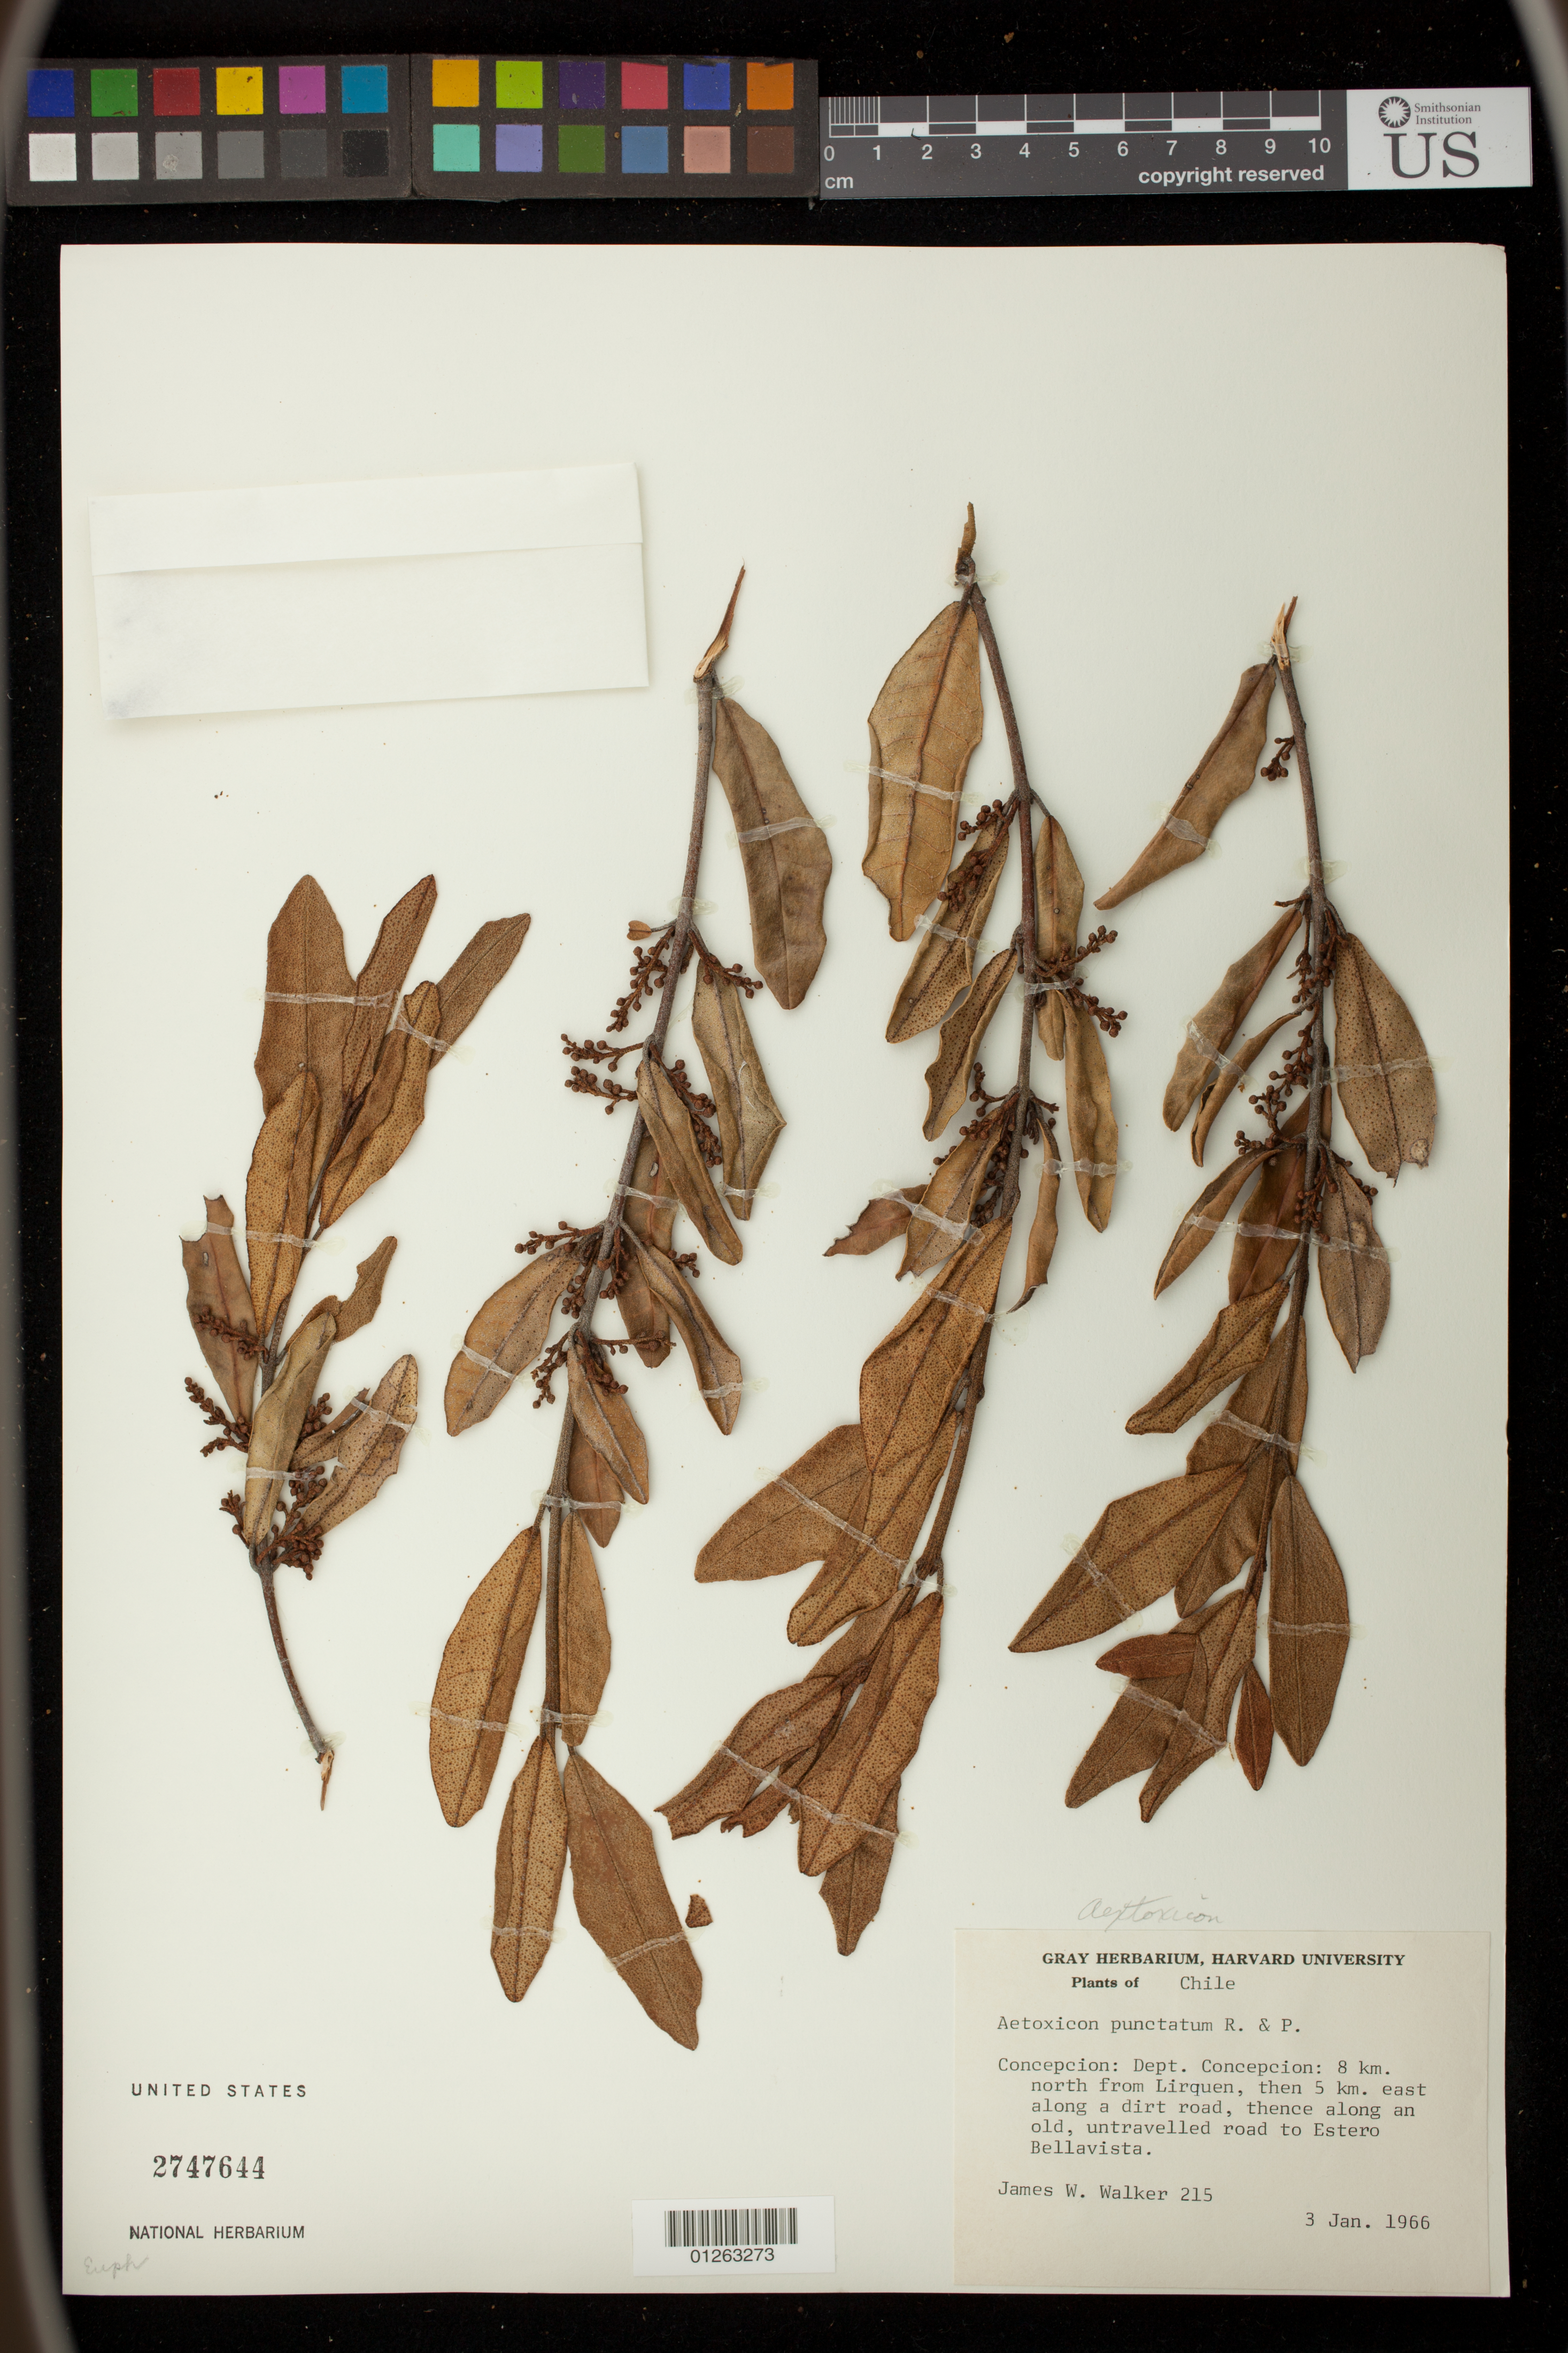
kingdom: Plantae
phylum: Tracheophyta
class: Magnoliopsida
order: Berberidopsidales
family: Aextoxicaceae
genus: Aextoxicon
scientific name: Aextoxicon punctatum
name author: Ruiz & Pav.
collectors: J. W. Walker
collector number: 215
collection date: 1966-01-03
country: Chile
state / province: Bio-Bío (VIII)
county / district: Concepción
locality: Dept. Concepcion: 8 km. north from Lirquen, then 5 km. east along a dirt road, thence along an old untravelled road to Estero Bellavista.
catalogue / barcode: US 2747644